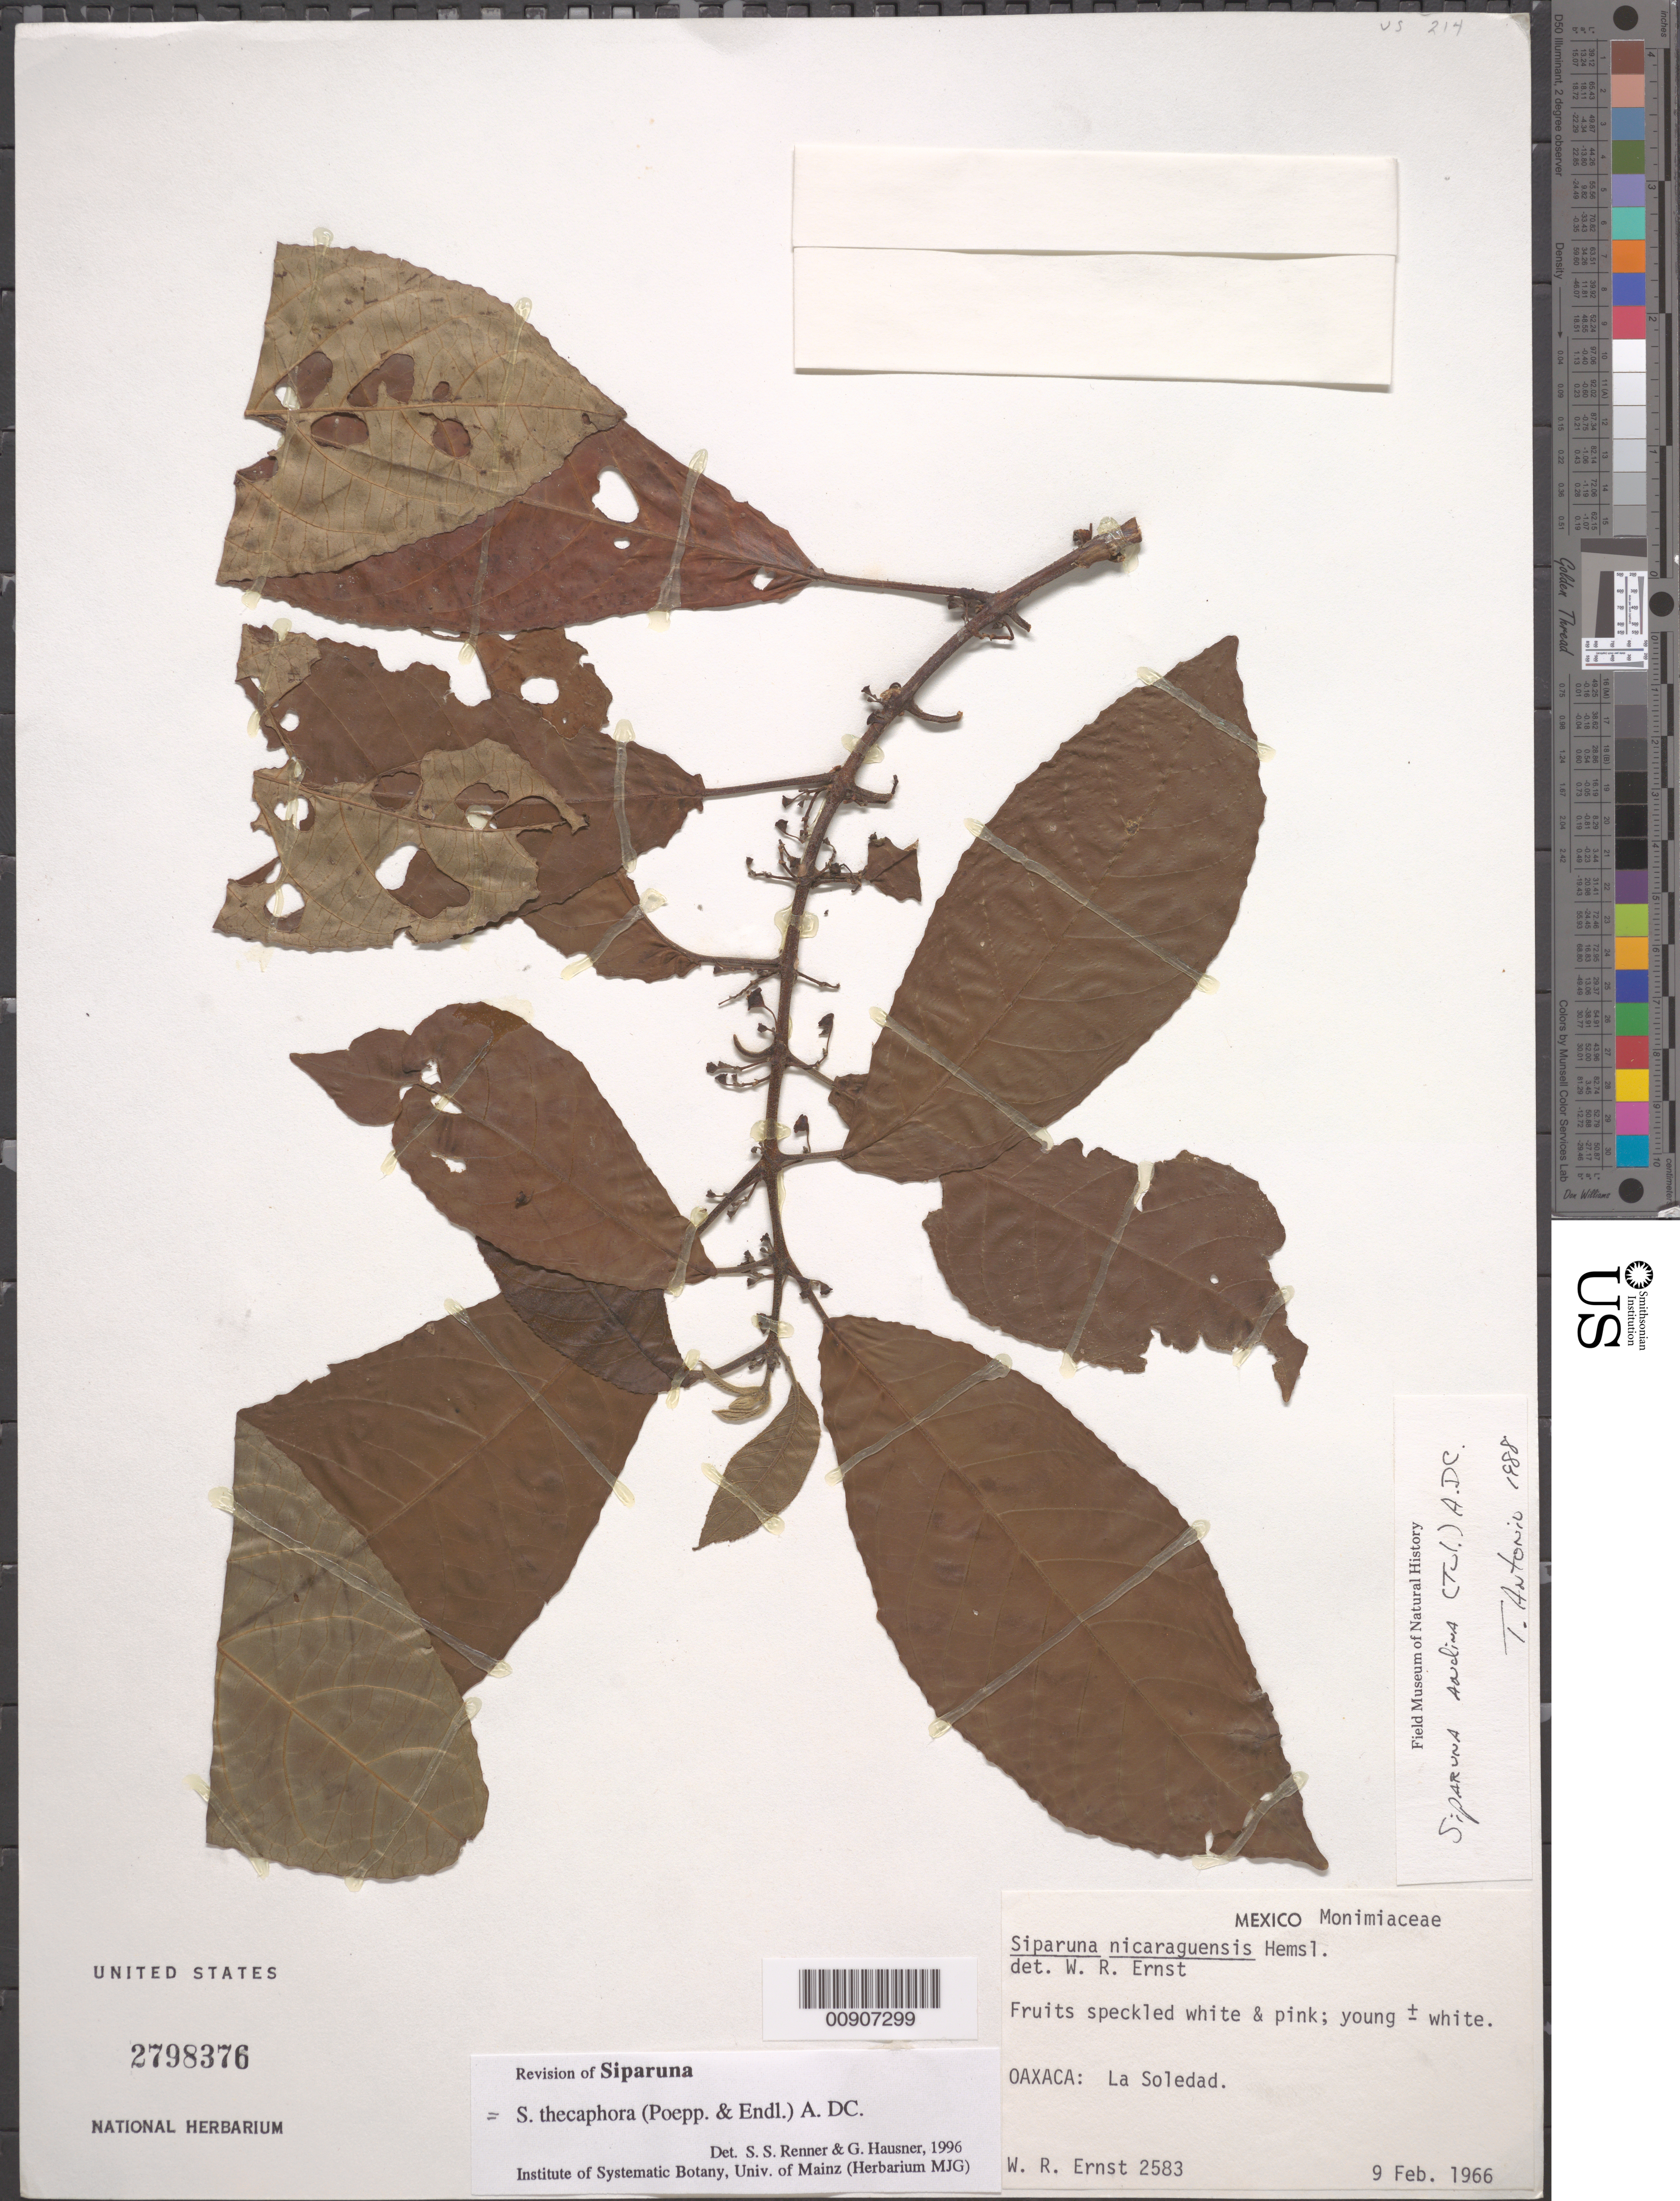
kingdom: Plantae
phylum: Tracheophyta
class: Magnoliopsida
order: Laurales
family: Siparunaceae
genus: Siparuna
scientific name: Siparuna thecaphora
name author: (Poepp. & Endl.) A. DC.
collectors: W. R. Ernst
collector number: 2583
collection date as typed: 09 Feb 1966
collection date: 1966-02-09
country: Mexico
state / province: Oaxaca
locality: Oaxaca: La Soledad.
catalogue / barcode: US 2798376